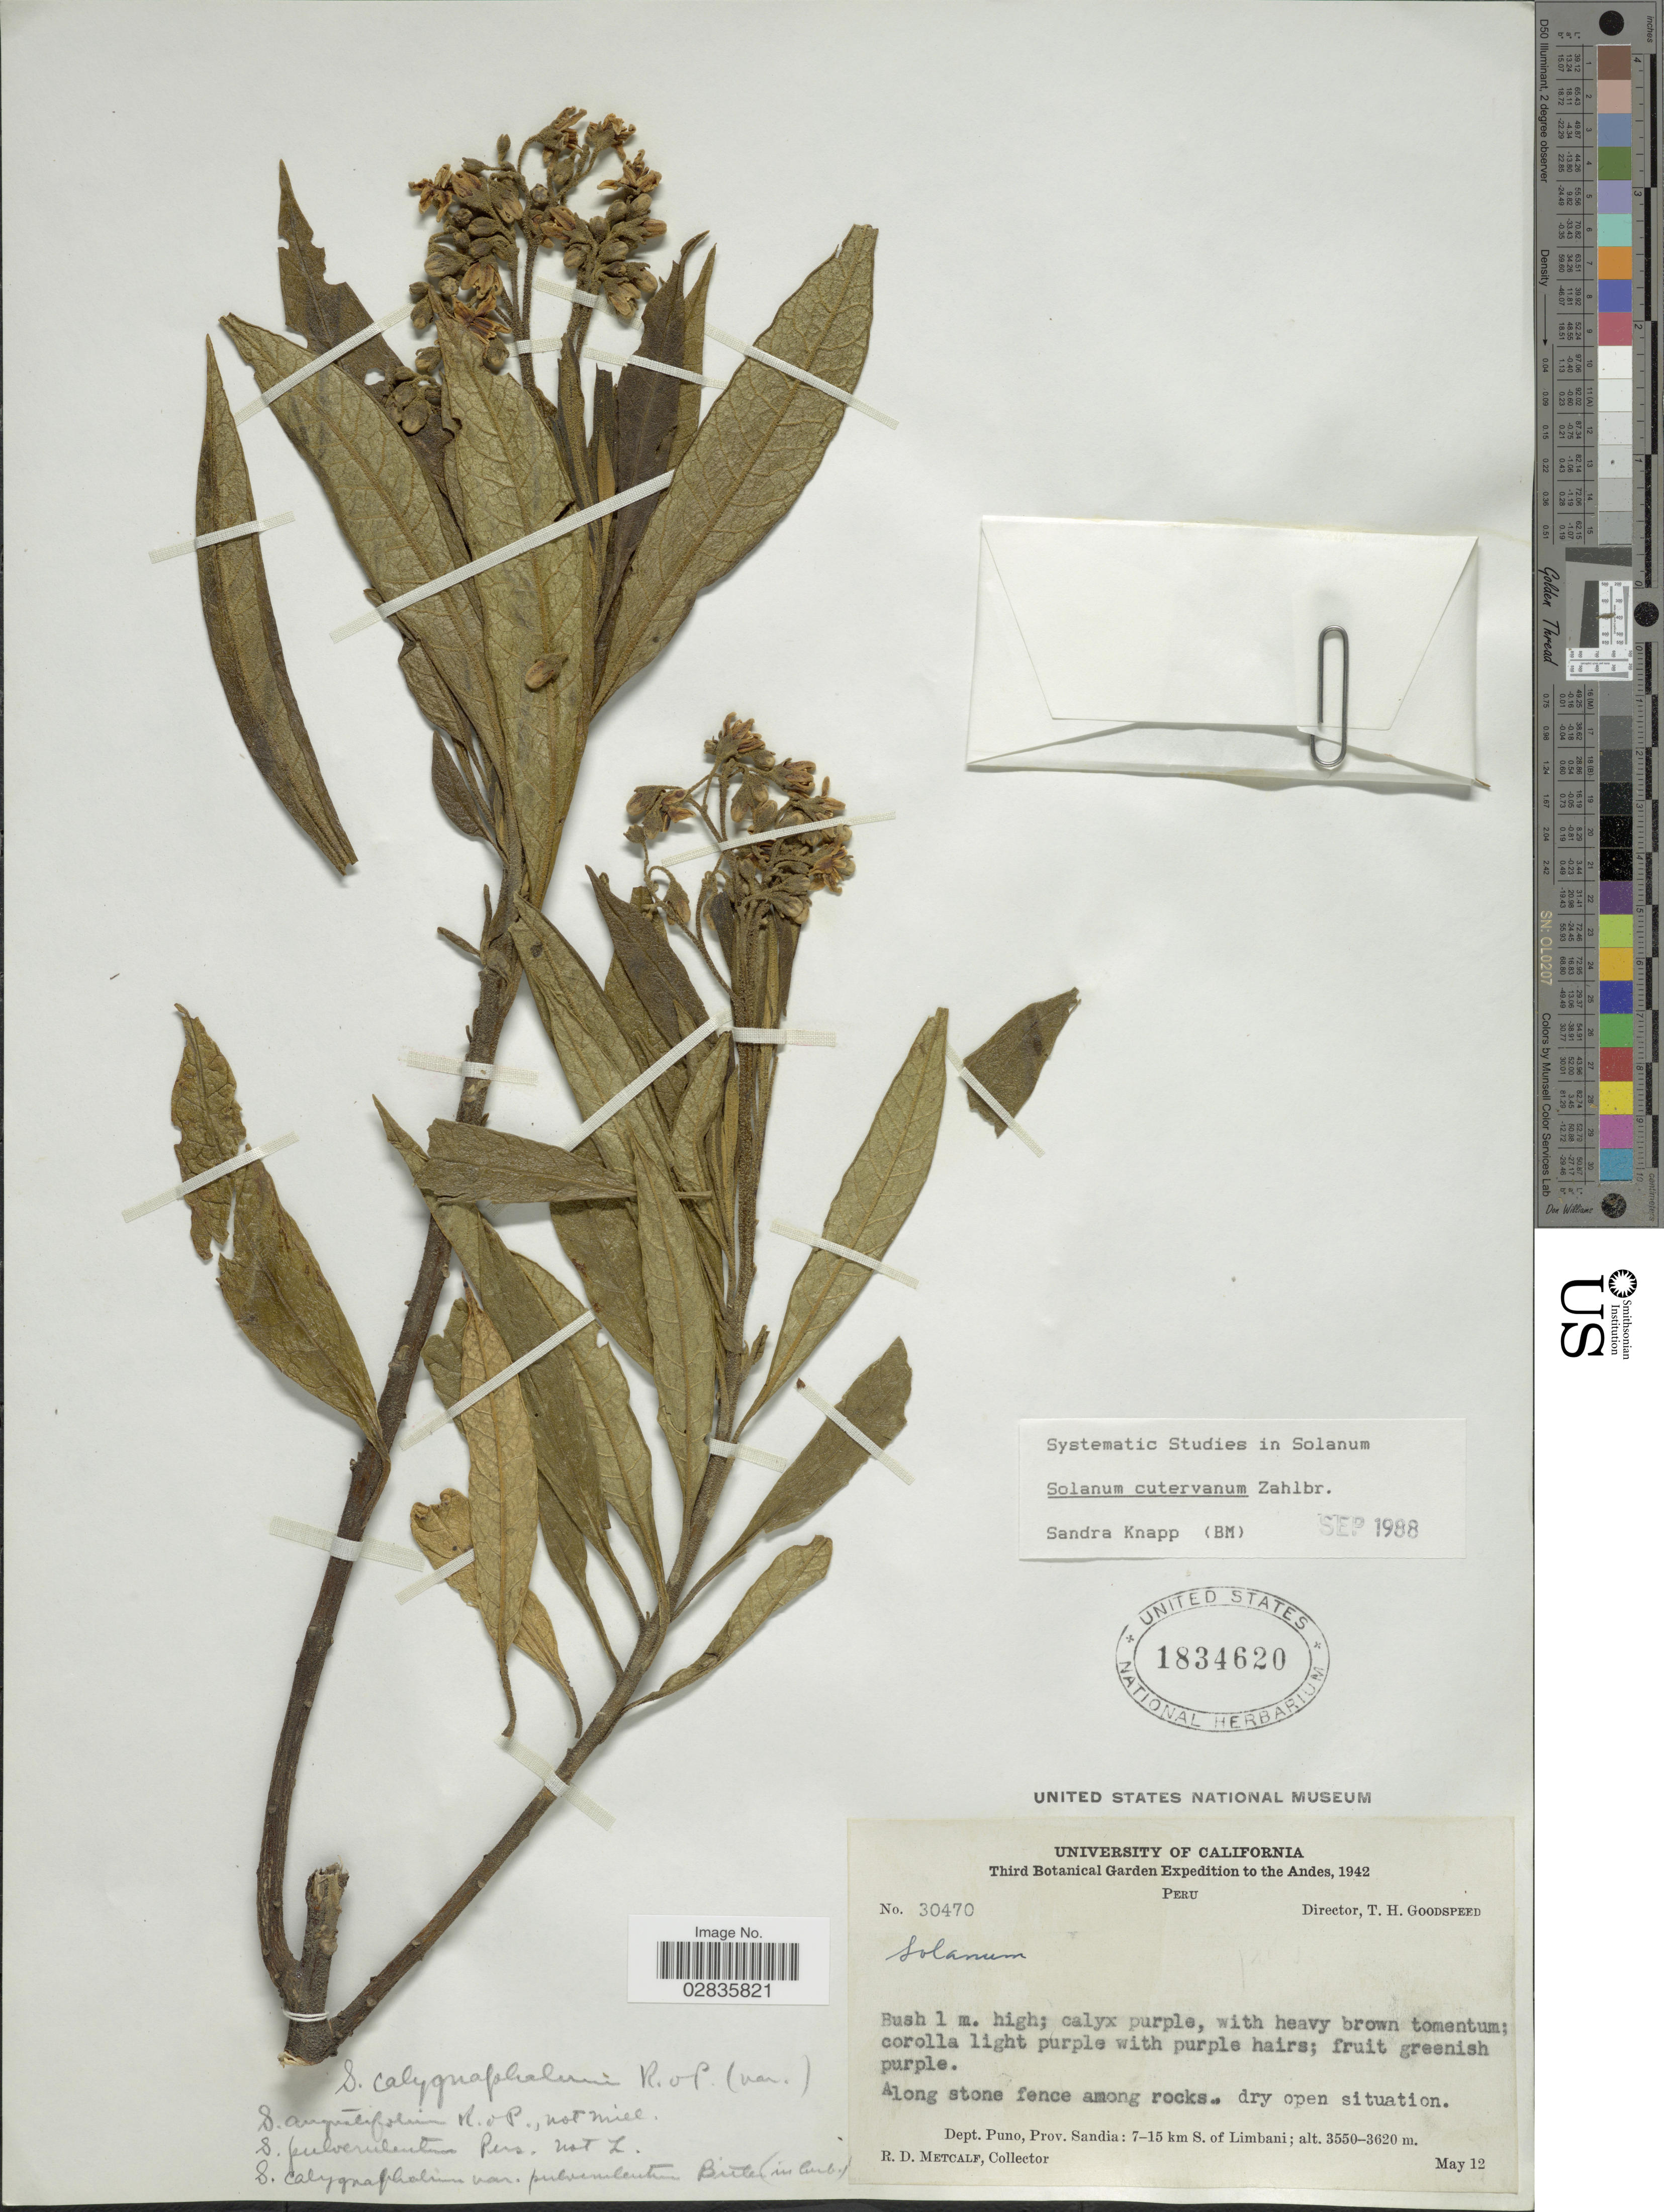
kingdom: Plantae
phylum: Tracheophyta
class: Magnoliopsida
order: Solanales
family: Solanaceae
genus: Solanum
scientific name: Solanum cutervanum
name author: Zahlbr.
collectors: R. D. Metcalf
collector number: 30470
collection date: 1942-05-12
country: Peru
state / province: Puno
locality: Andes, Dept. Puno, Prov. Sandia: 7-15 km S. of Limbani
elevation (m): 3550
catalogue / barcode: US 1834620